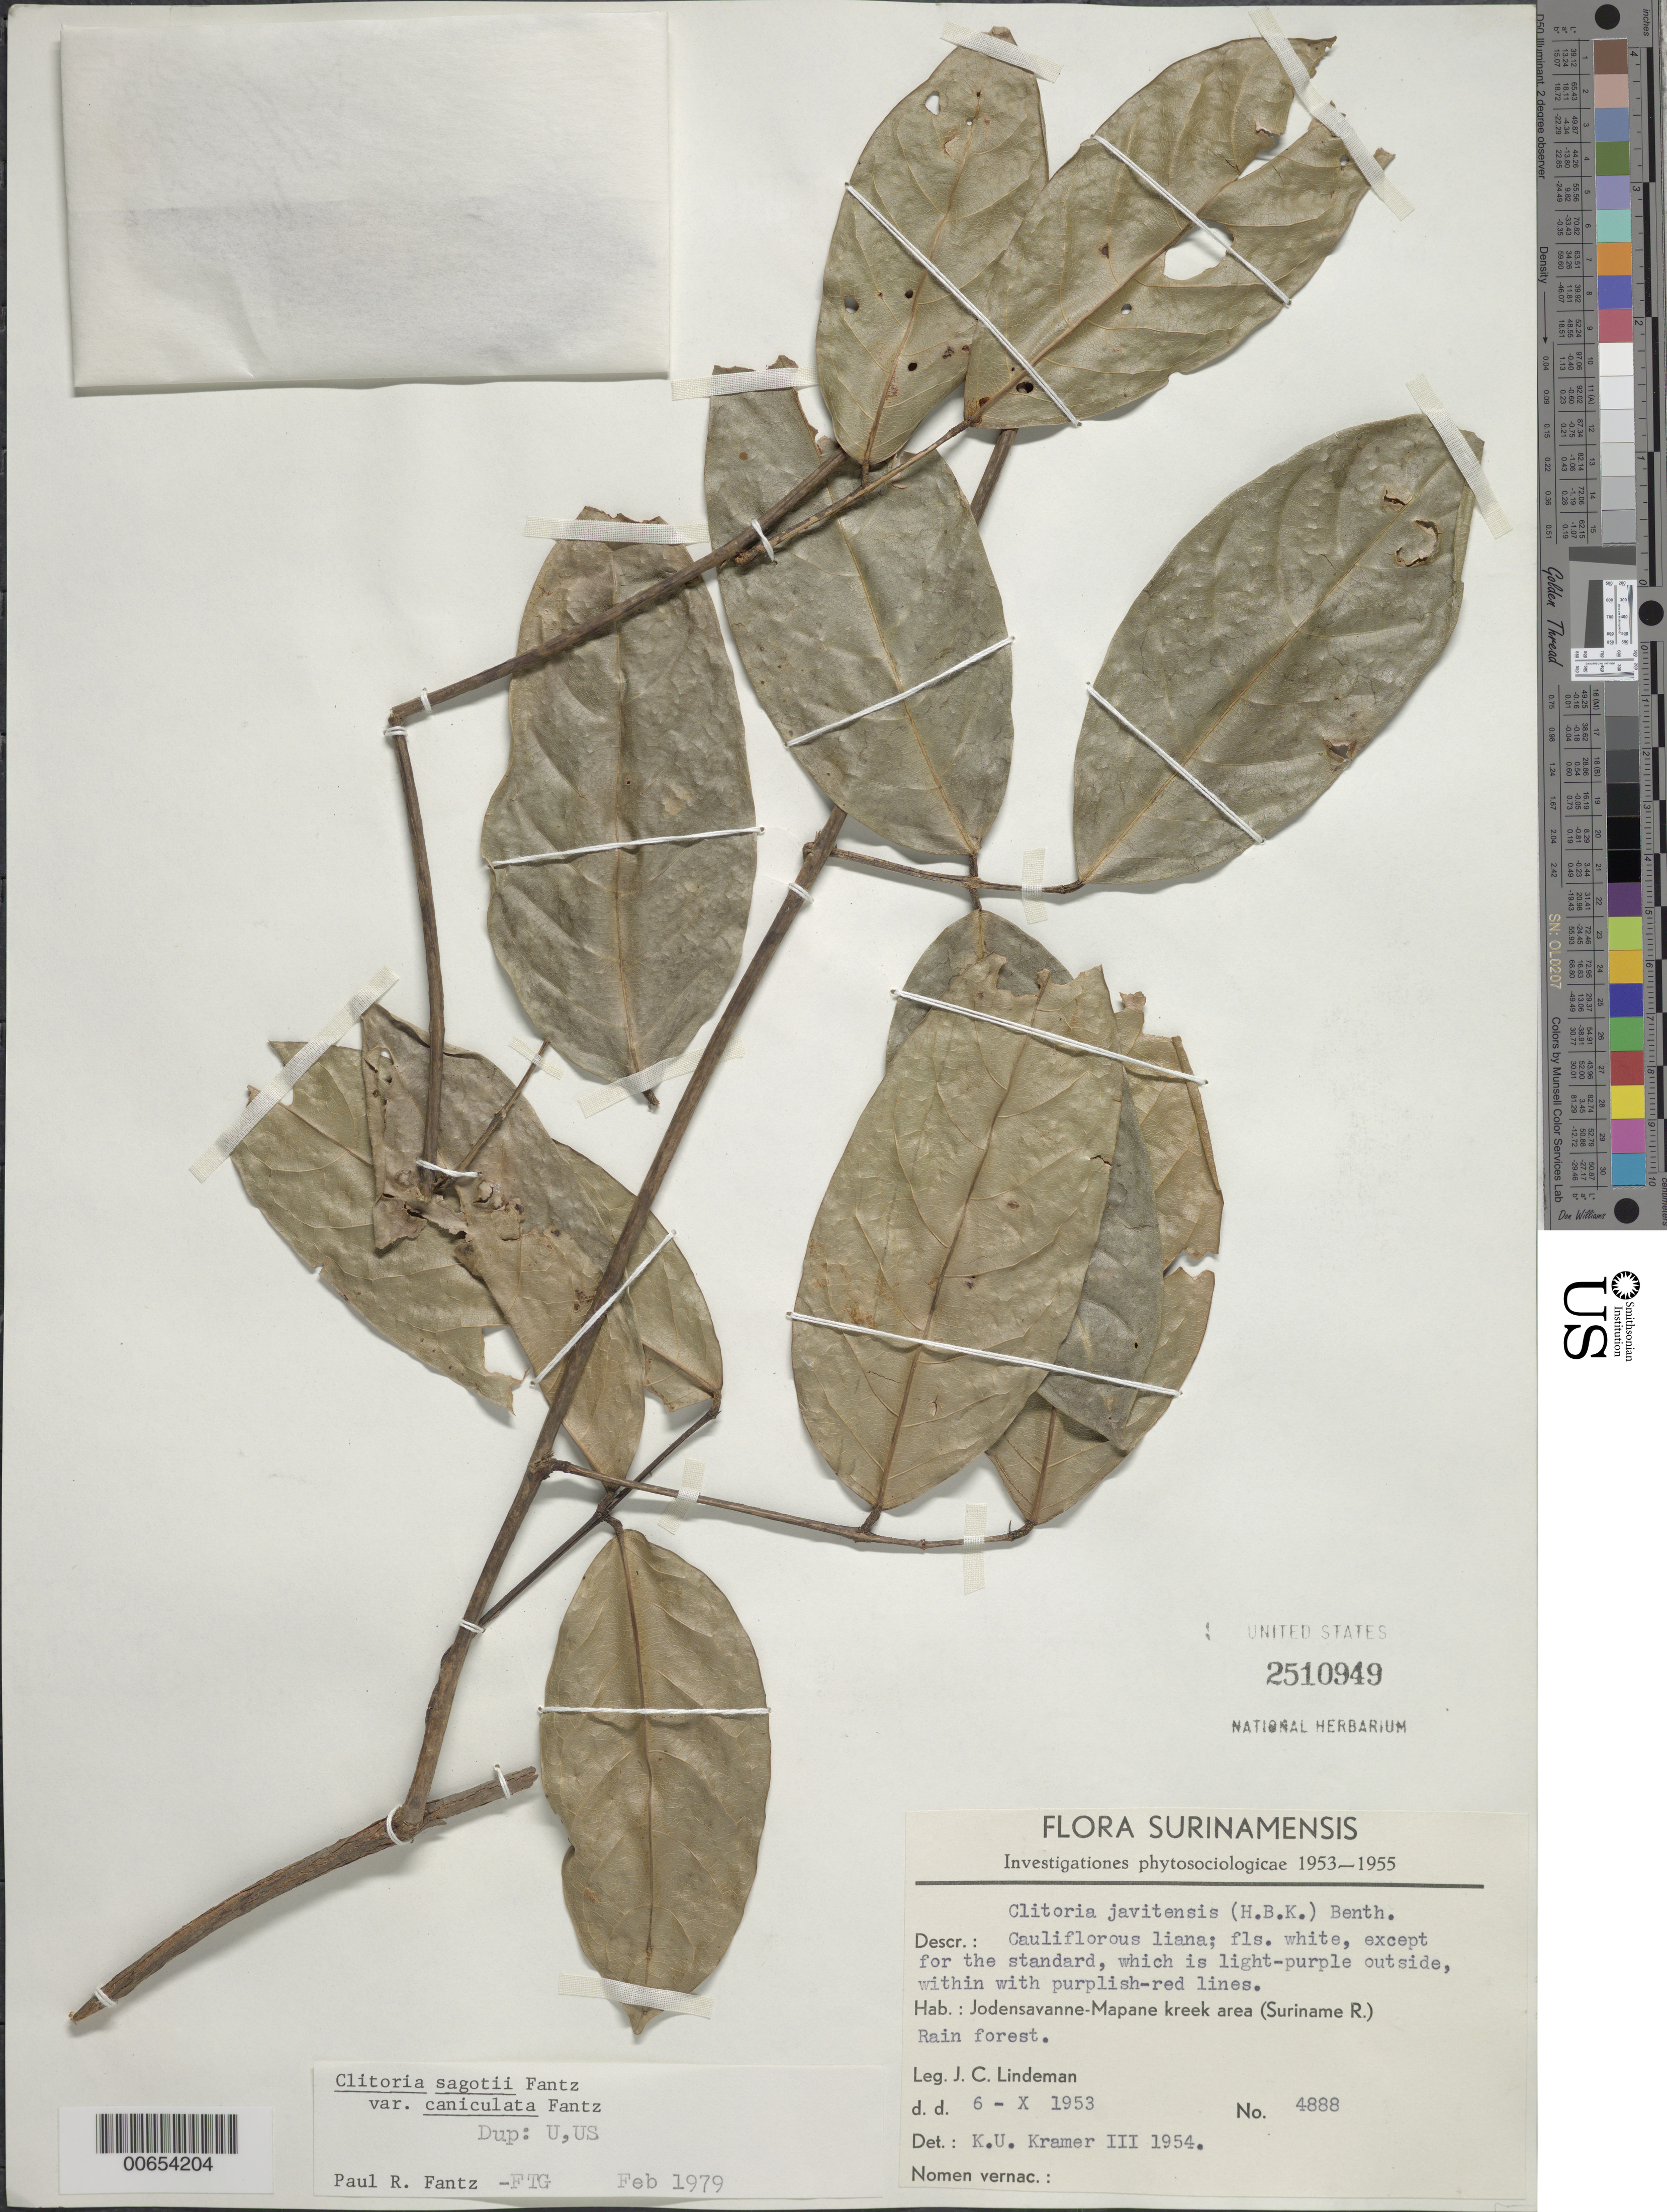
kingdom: Plantae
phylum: Tracheophyta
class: Magnoliopsida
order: Fabales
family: Fabaceae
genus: Clitoria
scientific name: Clitoria sagotii var. canaliculata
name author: Fantz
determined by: Fantz, P. R., (FLAS), University of Florida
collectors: J. C. Lindeman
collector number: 4888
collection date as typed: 6-Oct-53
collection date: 1953-10-06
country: Suriname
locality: Jodensavanne-Mapane kreek area (Suriname River)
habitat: Rainforest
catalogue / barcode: US 2510949